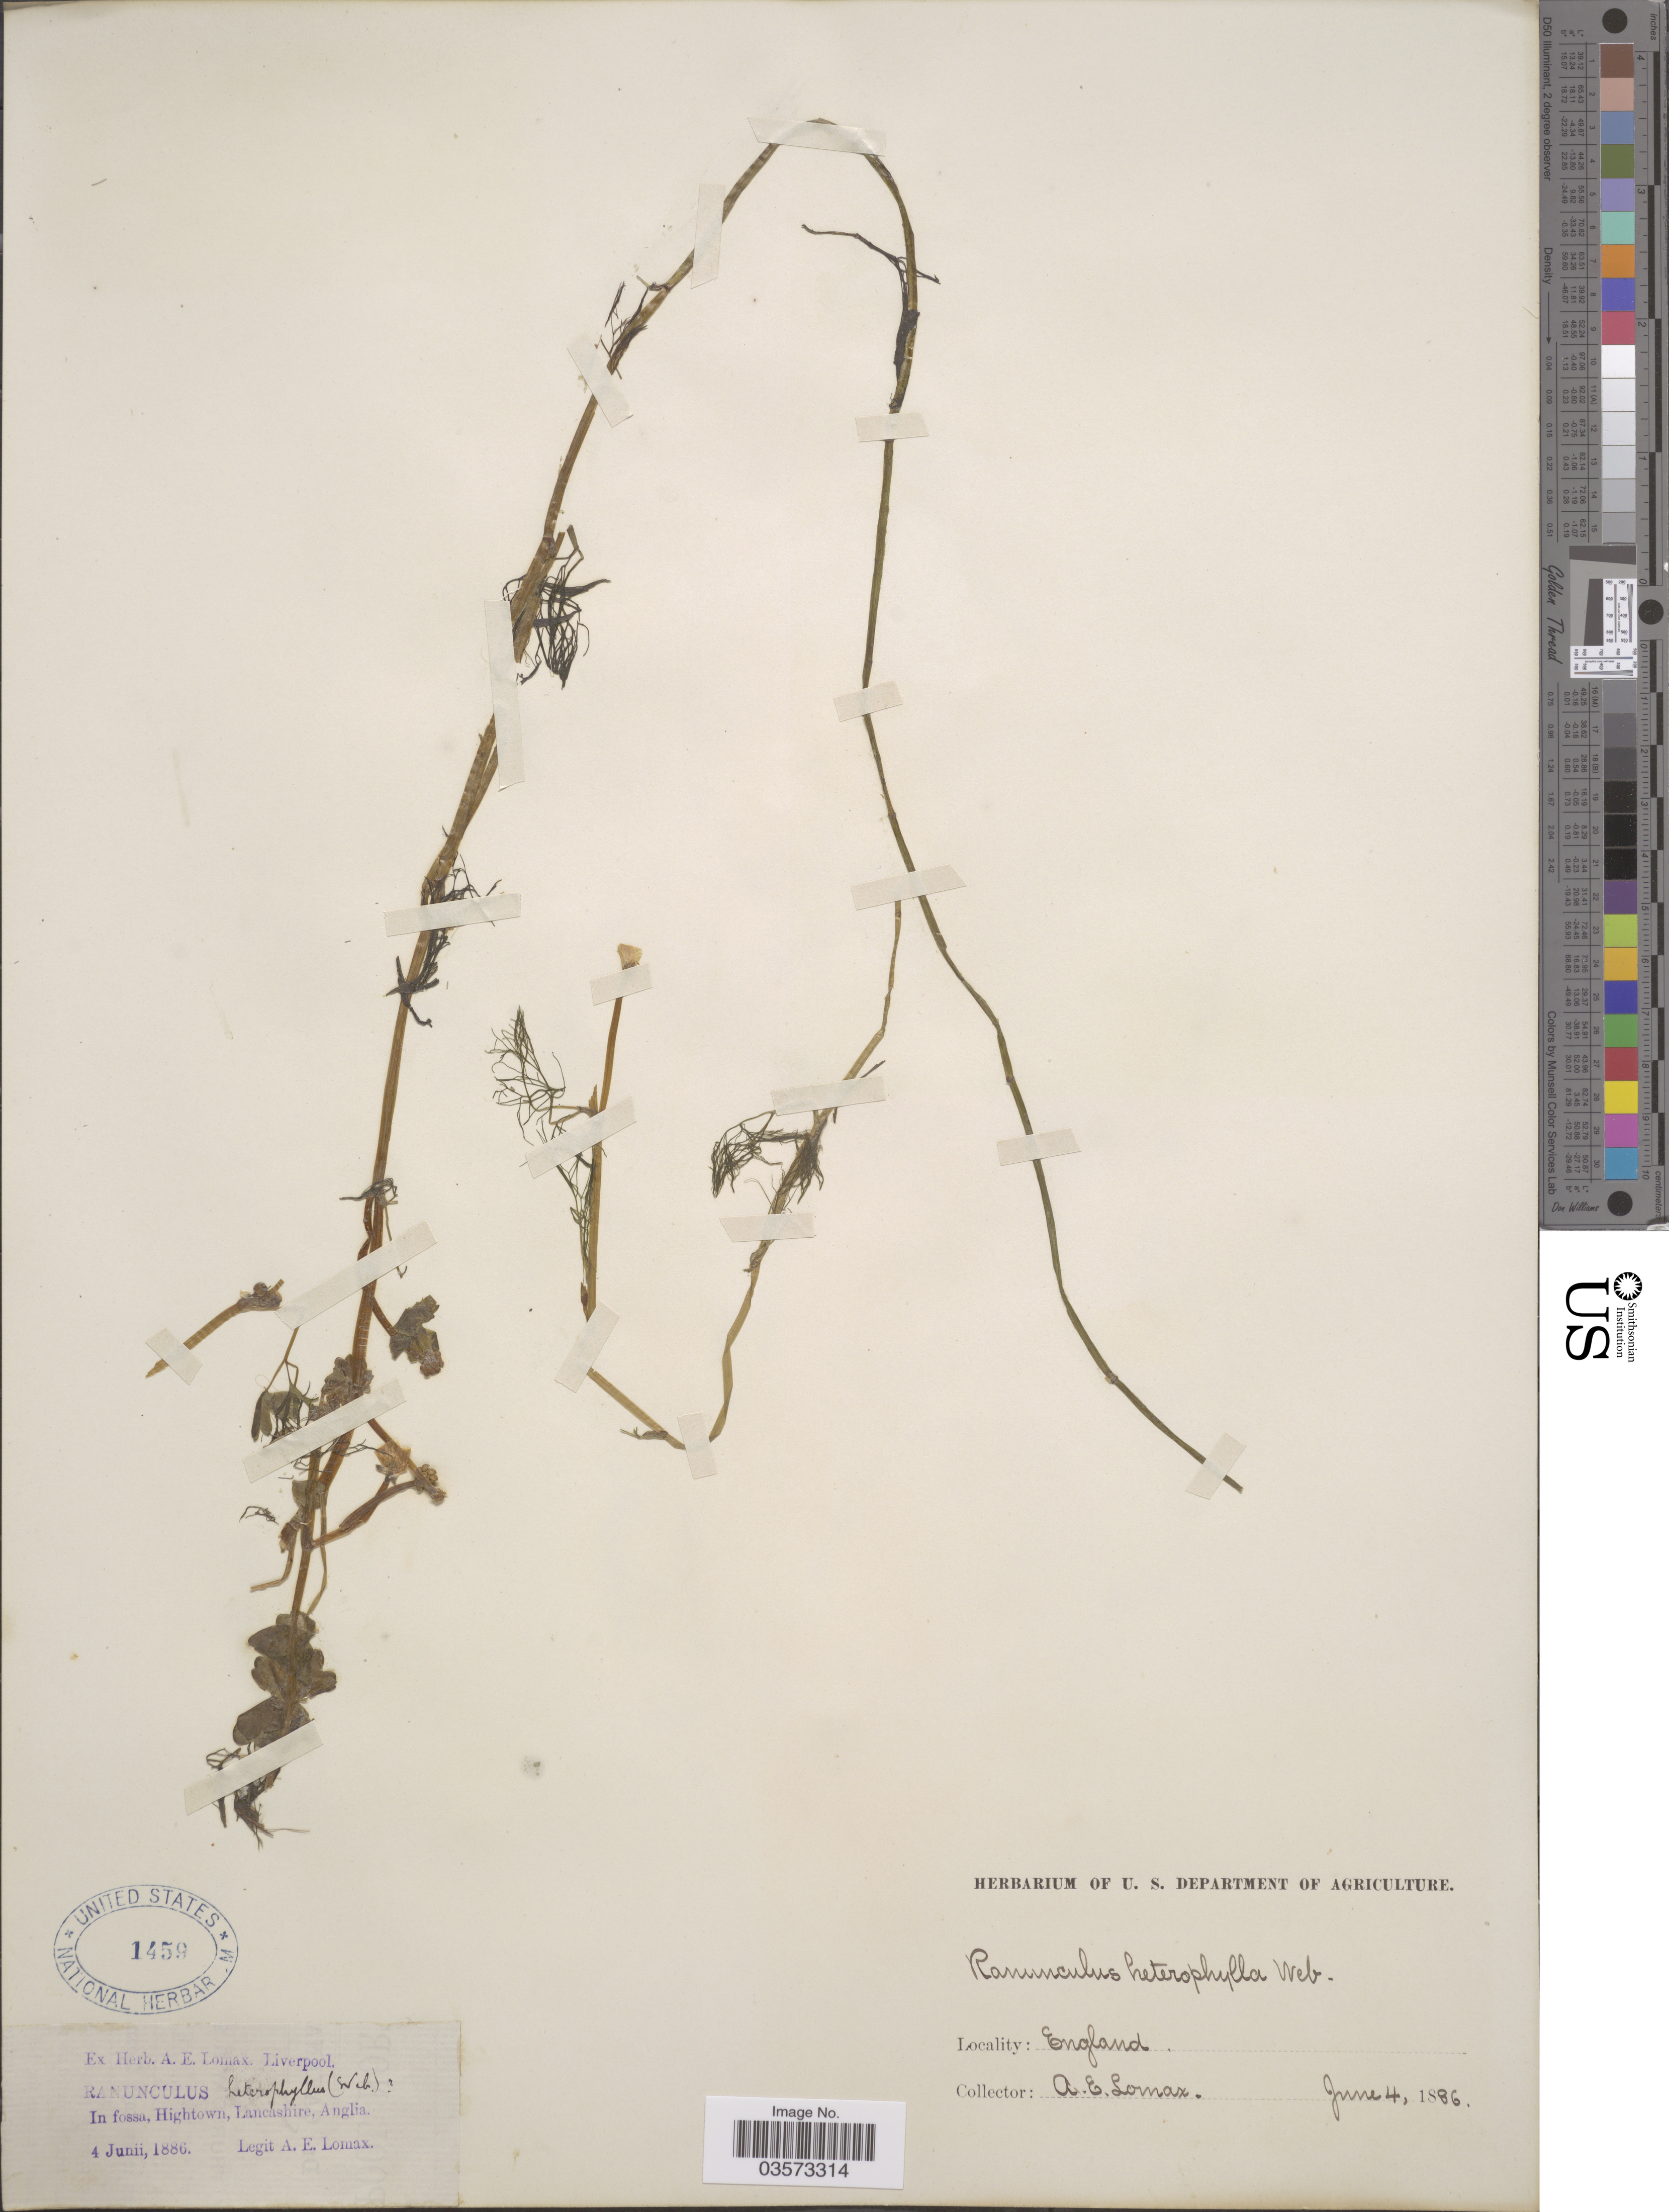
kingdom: Plantae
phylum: Tracheophyta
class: Magnoliopsida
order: Ranunculales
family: Ranunculaceae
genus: Ranunculus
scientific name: Ranunculus aquatilis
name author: L.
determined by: Strong, Mark T., (BOT), Smithsonian Institution - National Museum of Natural History (UNITED STATES)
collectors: A. Lomax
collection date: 1886-06-04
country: United Kingdom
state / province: England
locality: In fossa, Hightown, Lancashire.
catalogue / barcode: US 1459